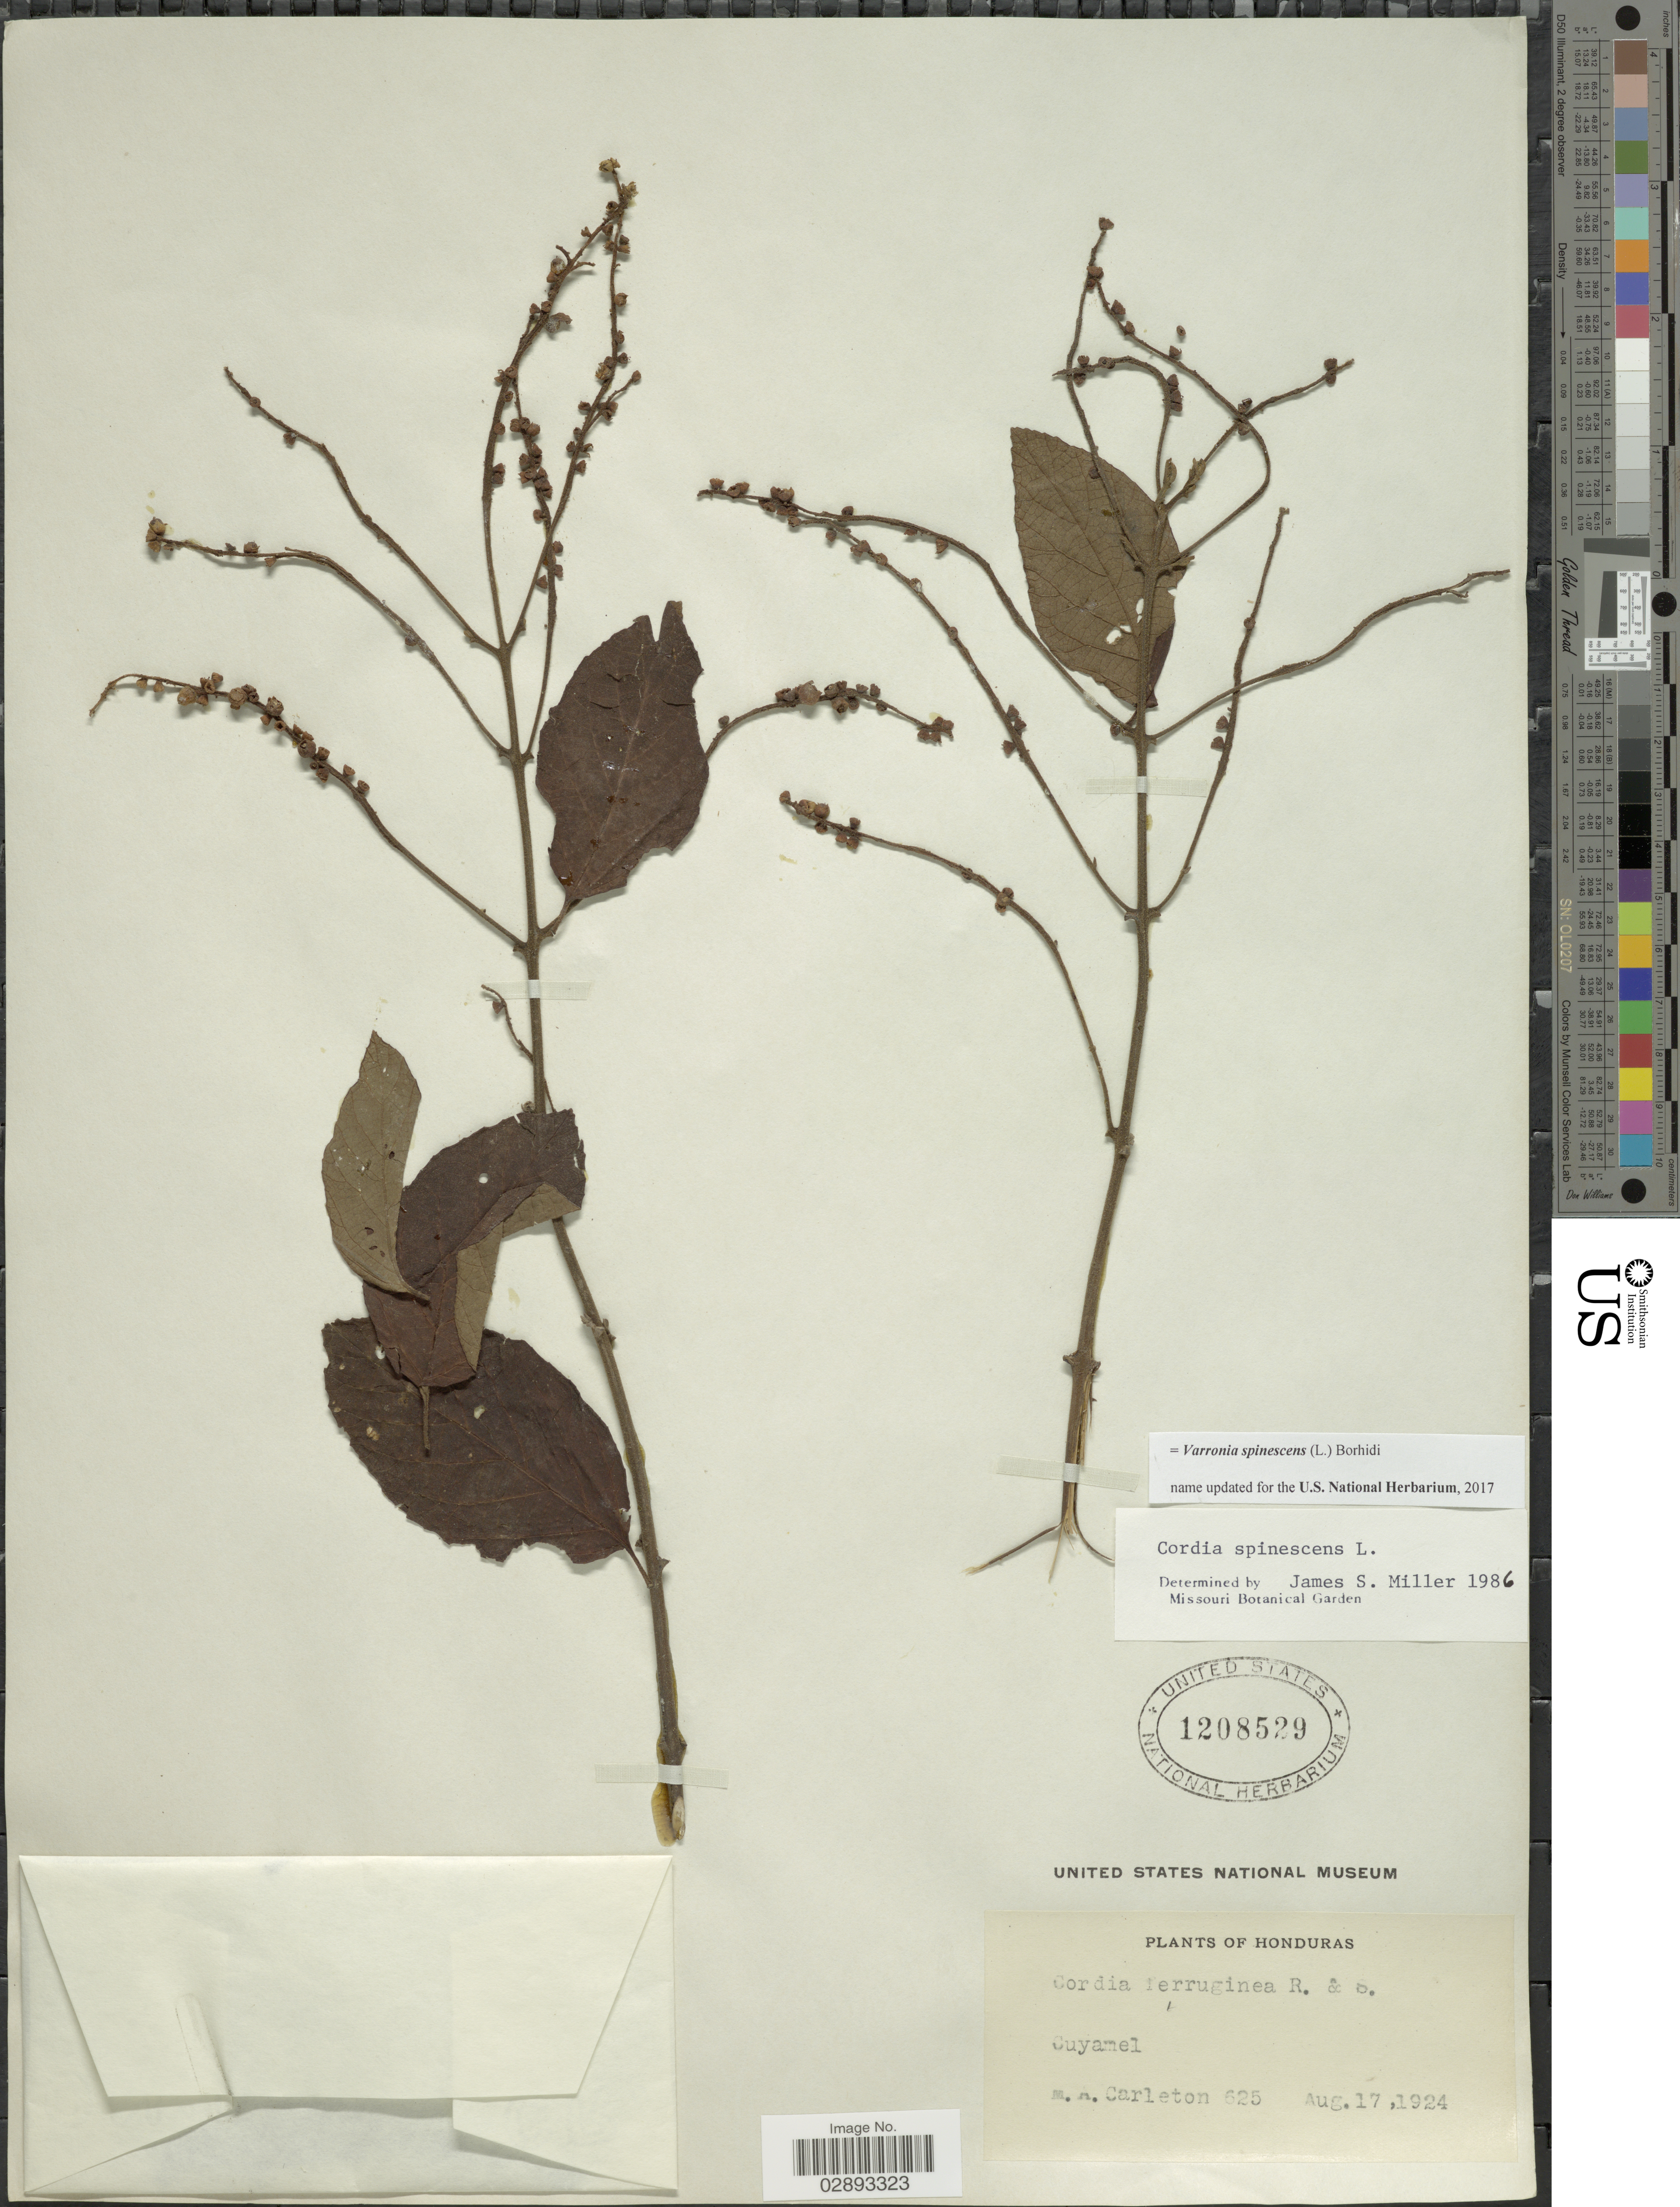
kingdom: Plantae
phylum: Tracheophyta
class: Magnoliopsida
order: Boraginales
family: Cordiaceae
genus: Varronia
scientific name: Varronia spinescens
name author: (L.) Borhidi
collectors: M. A. Carleton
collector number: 625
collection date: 1924-08-17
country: Honduras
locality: Cuyamel.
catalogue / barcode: US 1208529